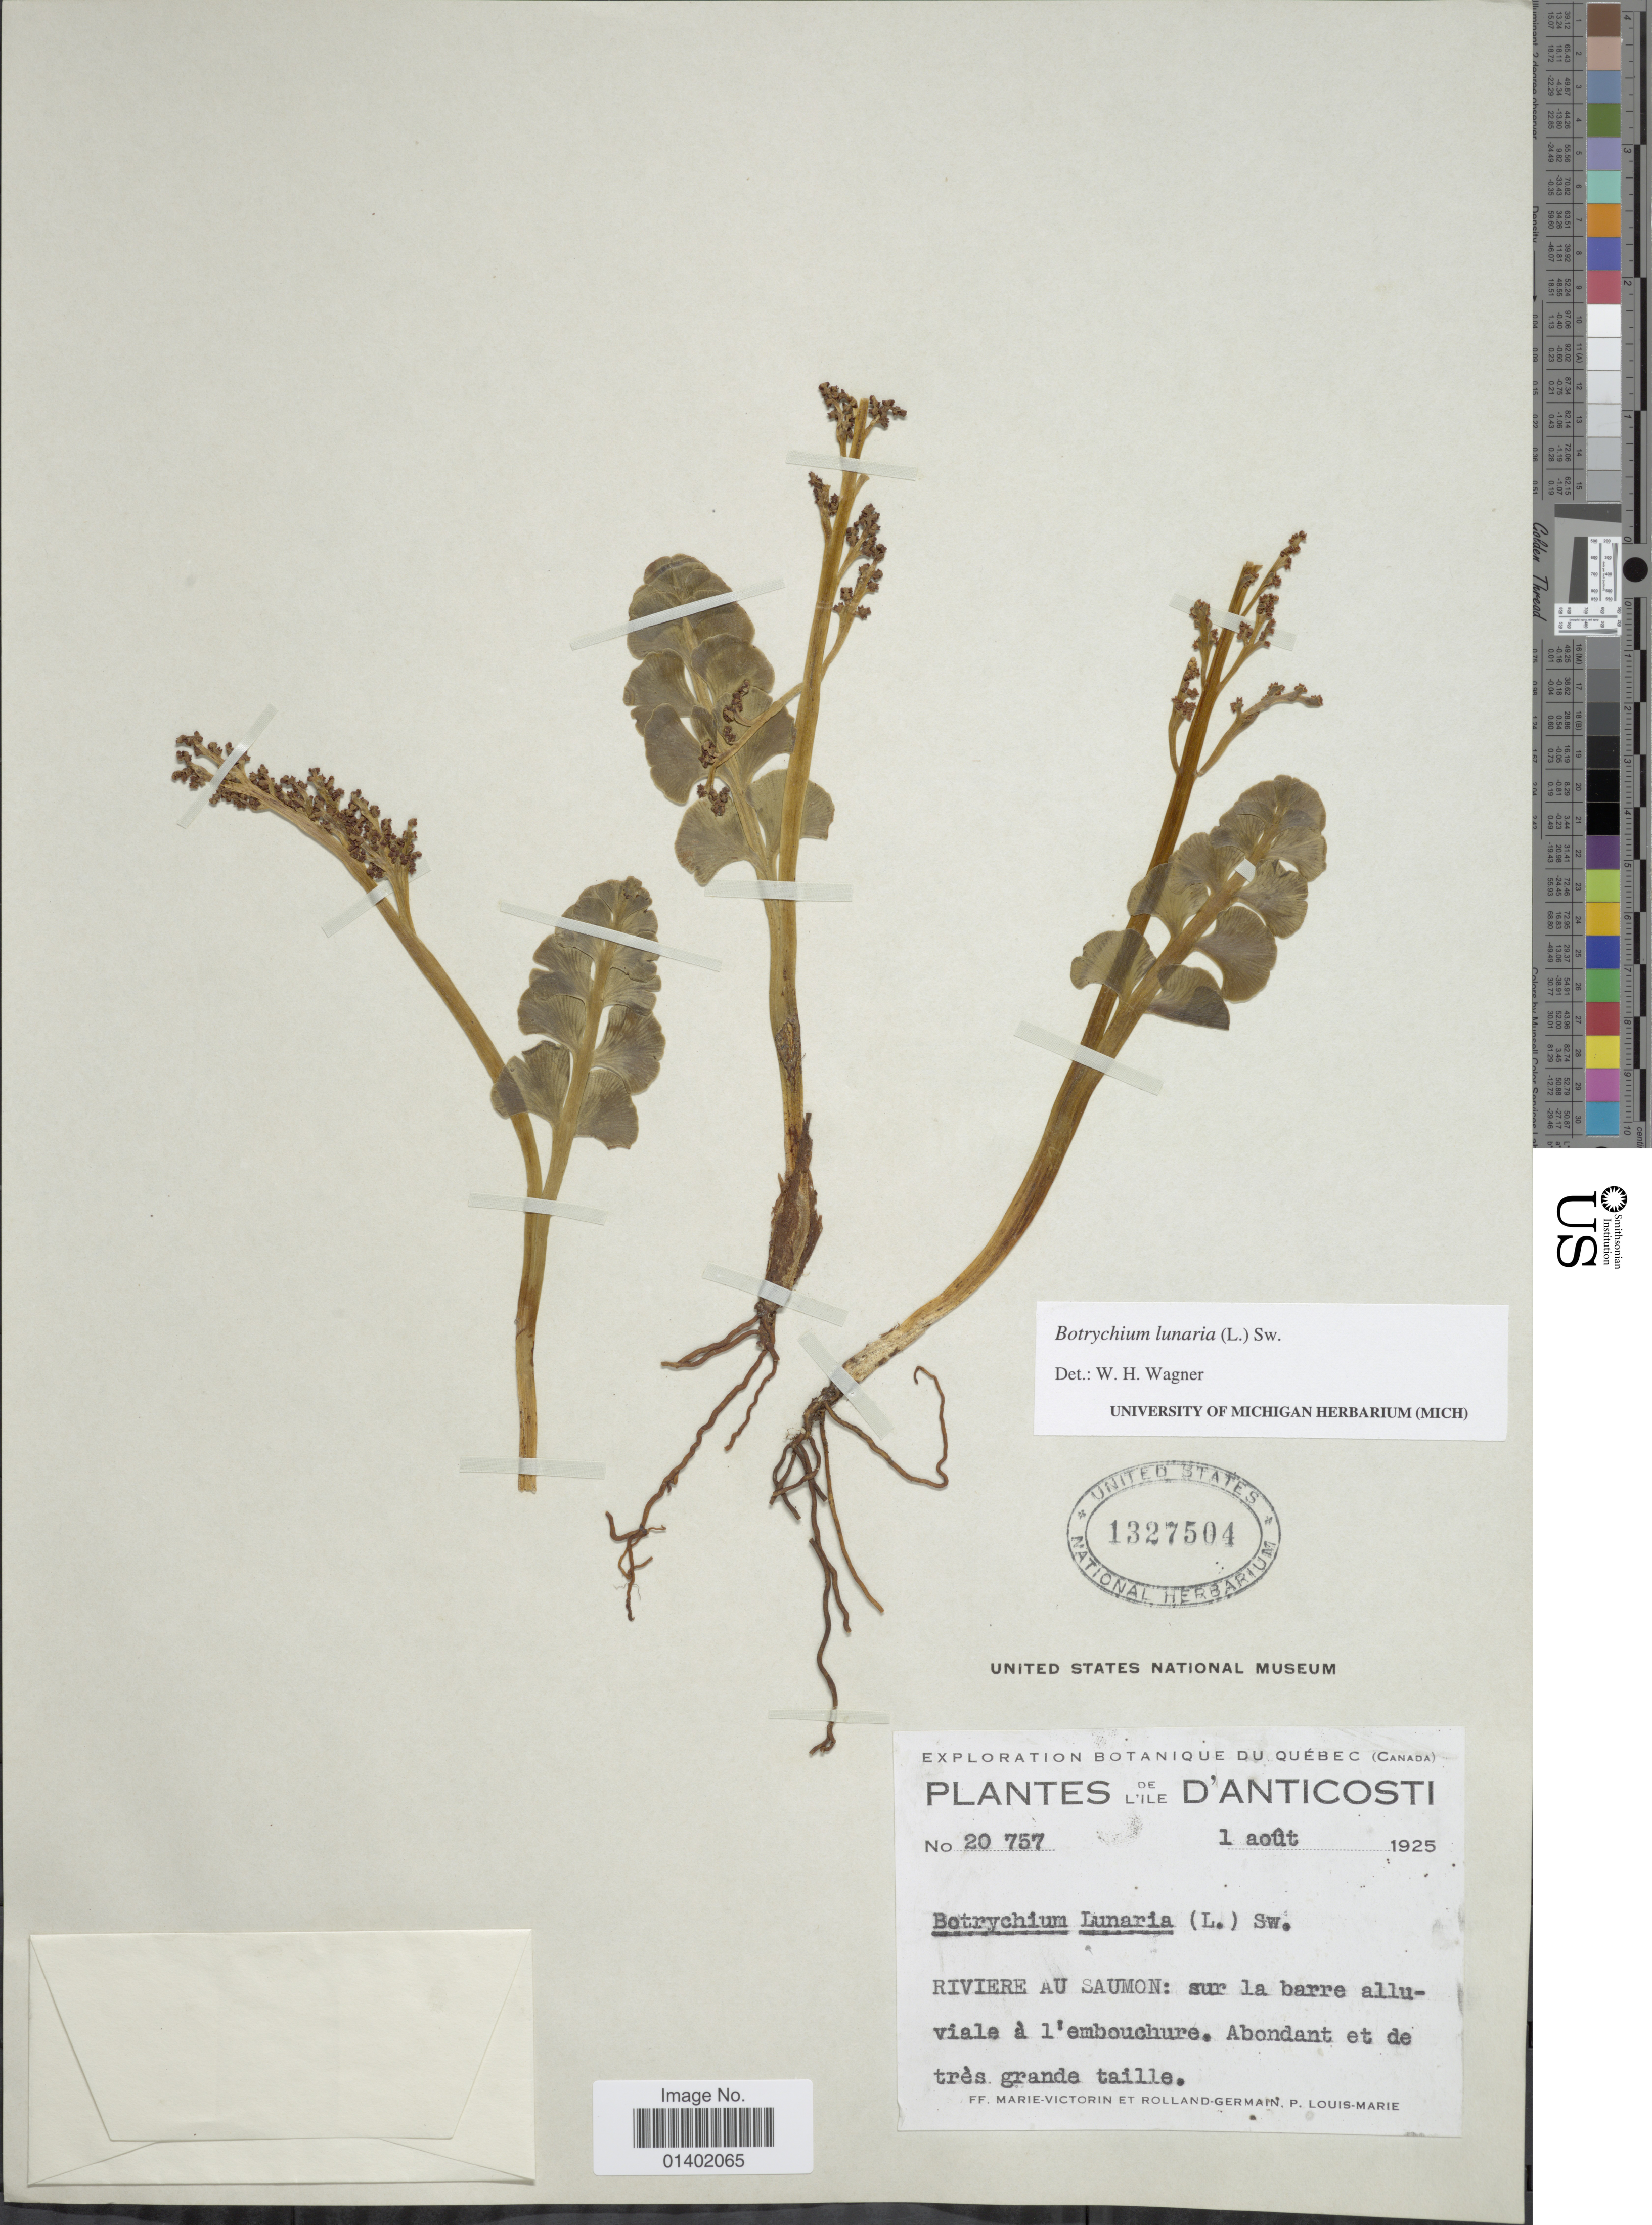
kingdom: Plantae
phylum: Tracheophyta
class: Polypodiopsida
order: Ophioglossales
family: Ophioglossaceae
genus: Botrychium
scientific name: Botrychium lunaria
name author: (L.) Sw.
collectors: M. Victorin, Rolland-Germain & J. L. M. Poiret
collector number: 20757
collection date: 1925-08-01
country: Canada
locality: L'Ile D'Anticosti, Riviere au Saumon: sur la barre alluviale a lémbouchure.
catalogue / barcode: US 1327504